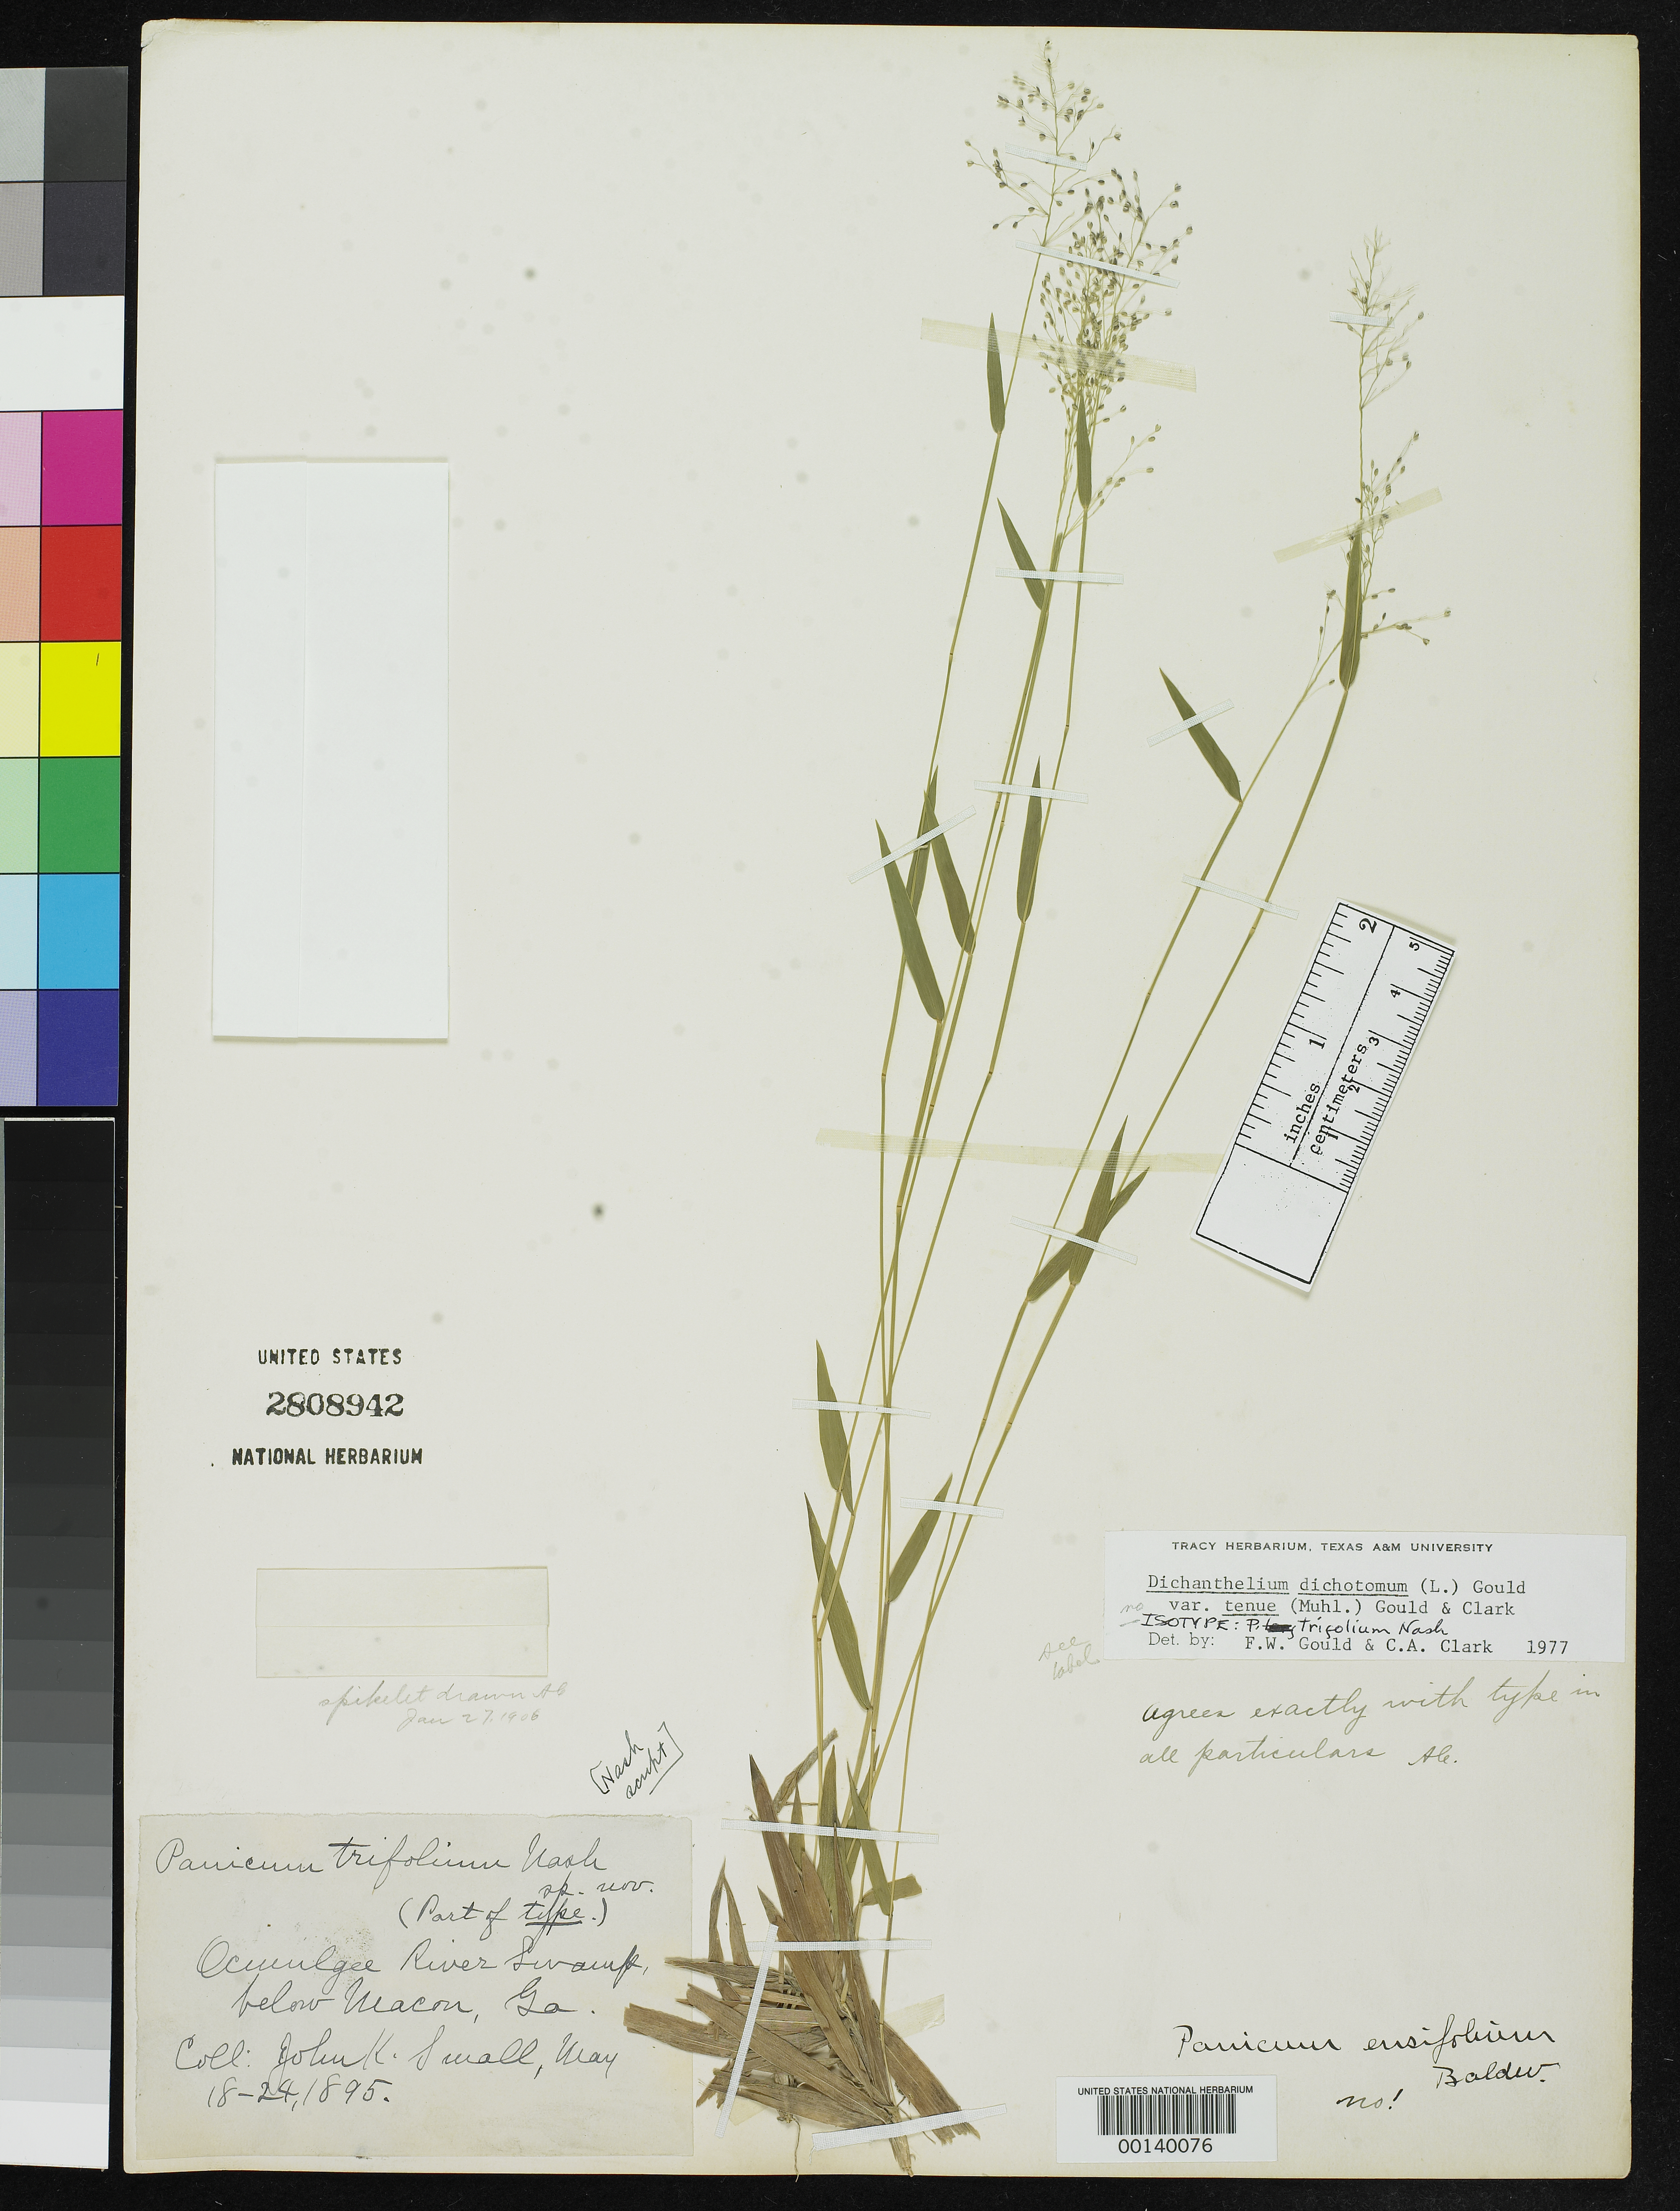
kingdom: Plantae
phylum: Tracheophyta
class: Liliopsida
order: Poales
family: Poaceae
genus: Panicum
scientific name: Panicum trifolium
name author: Nash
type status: Type Fragment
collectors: J. K. Small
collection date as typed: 18 May 1895 to 24 May 1895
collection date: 1895-05-18/1895-05-24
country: United States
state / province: Georgia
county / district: Bibb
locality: Ocmulgee River below Macon.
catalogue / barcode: US 2808942